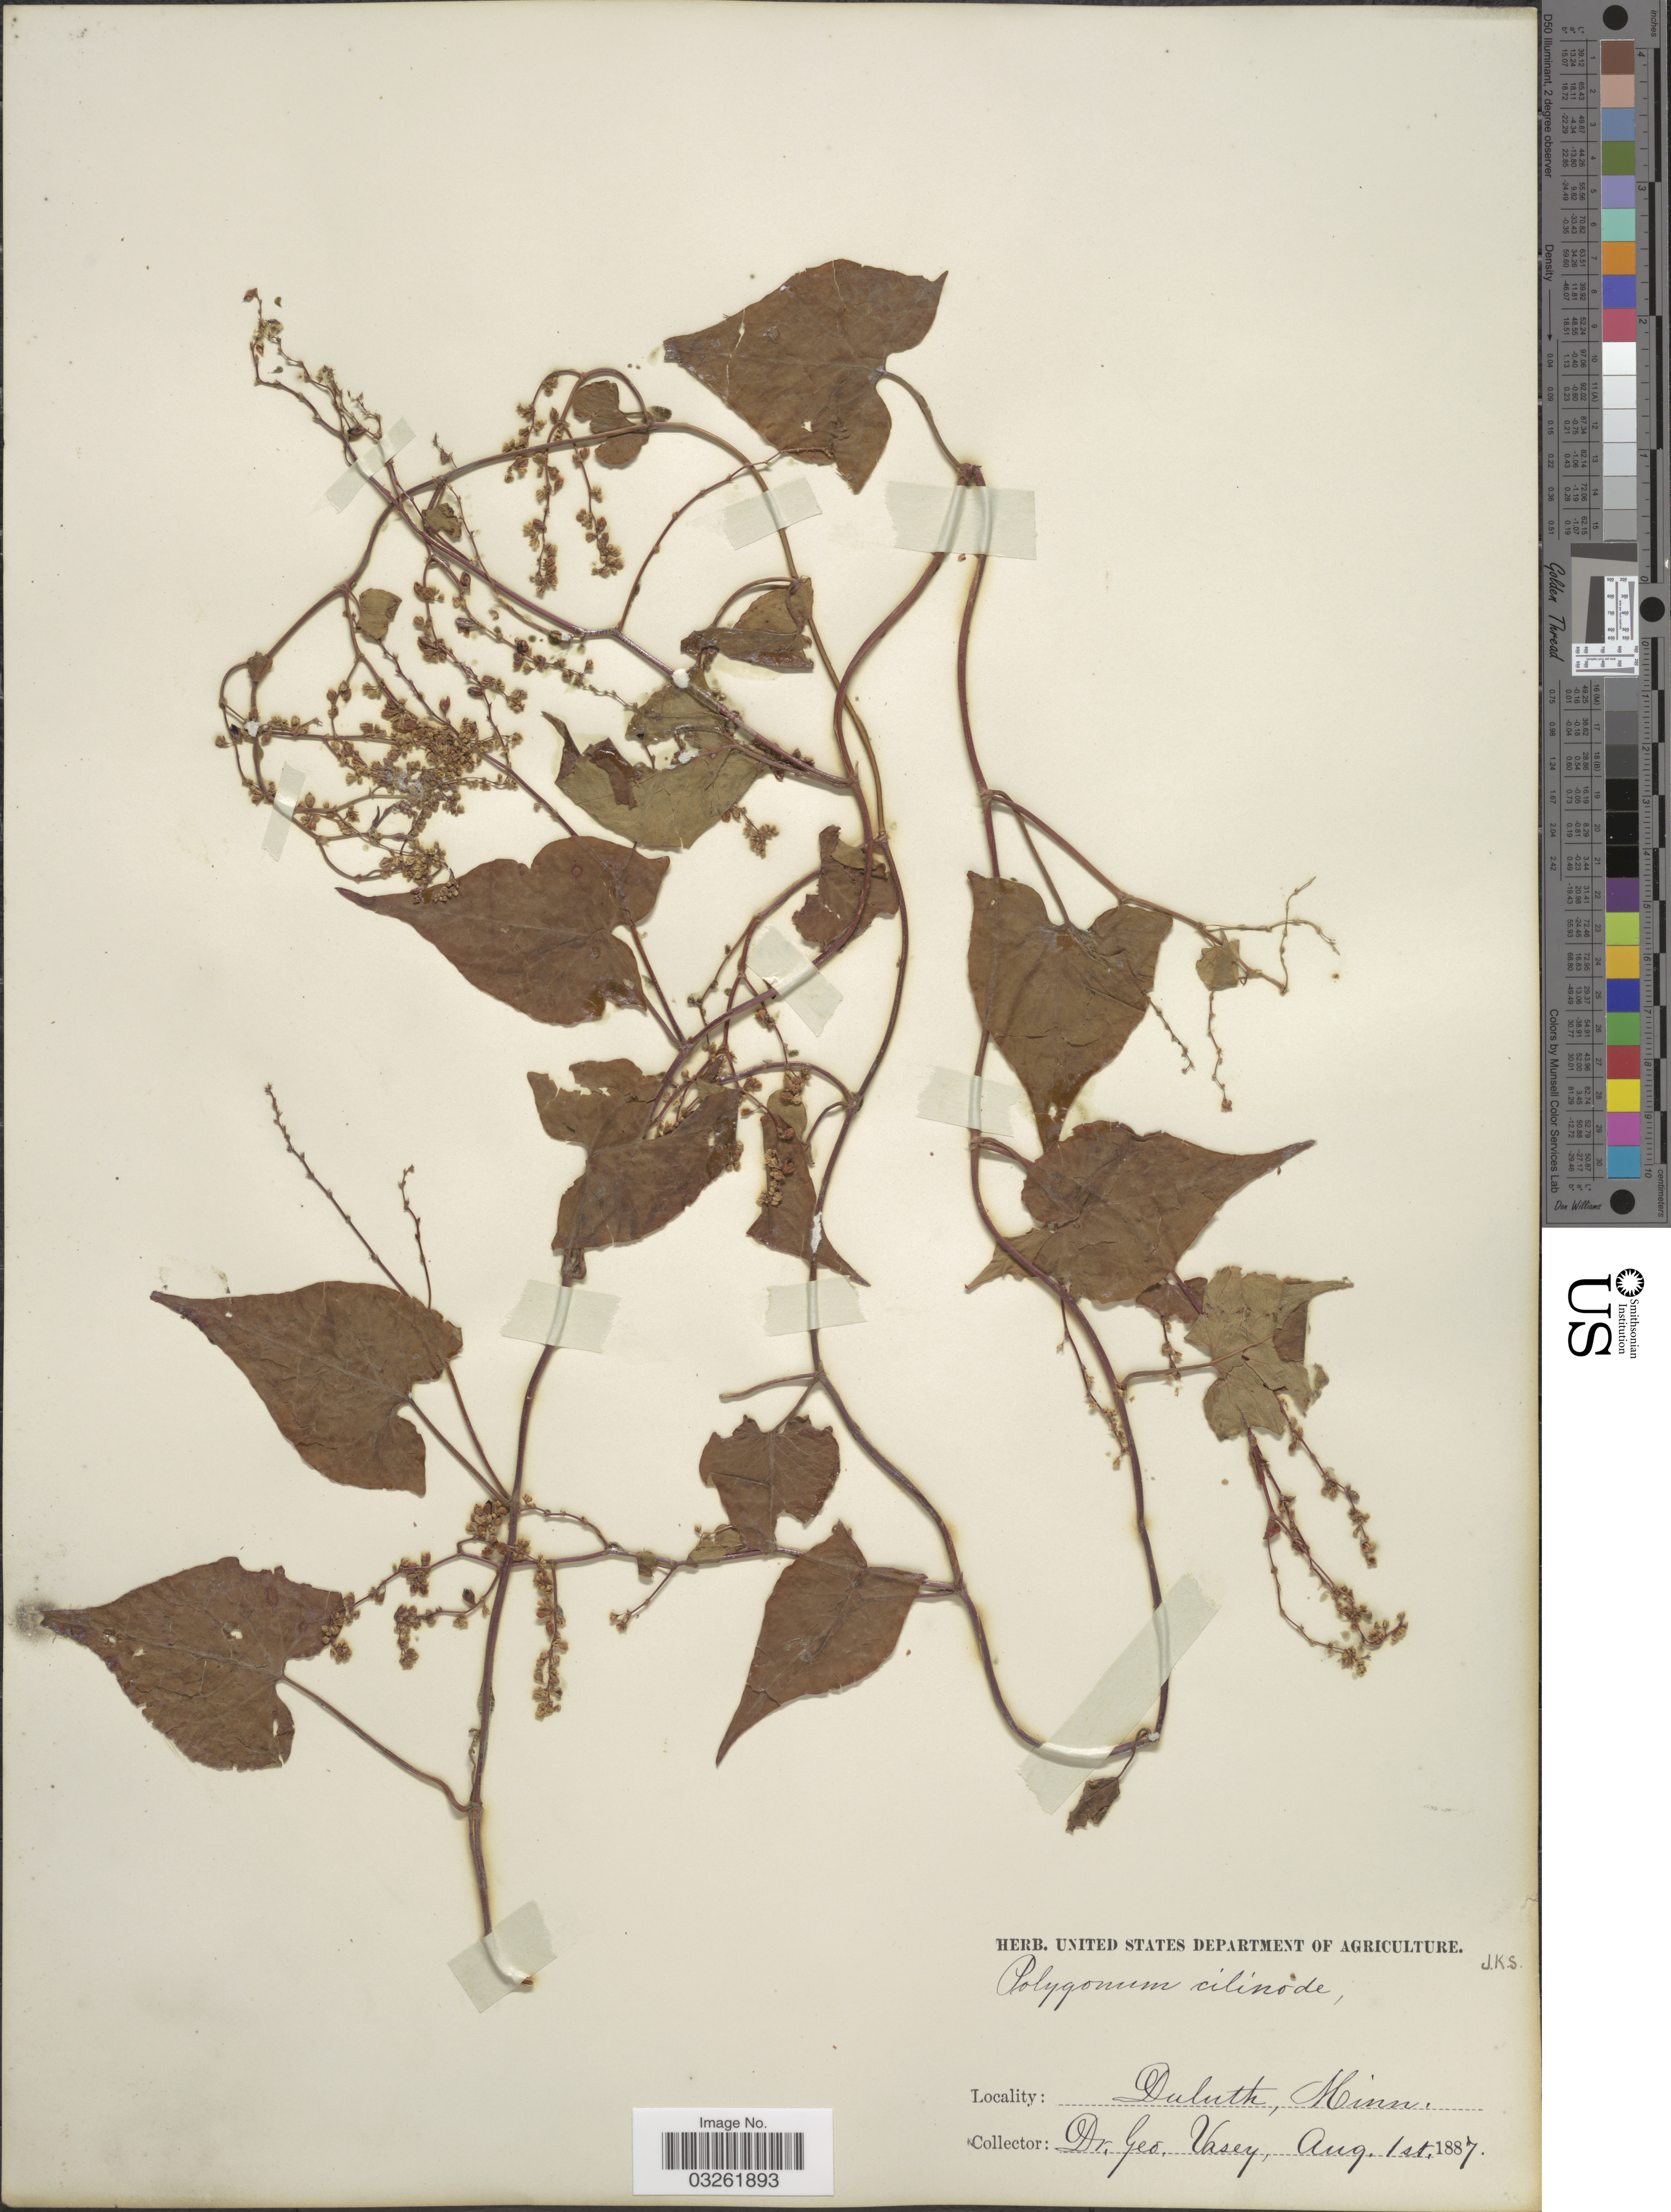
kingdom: Plantae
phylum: Tracheophyta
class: Magnoliopsida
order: Caryophyllales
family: Polygonaceae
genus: Fallopia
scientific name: Fallopia cilinodis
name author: (Michx.) Holub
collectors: G. Vasey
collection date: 1887-08-01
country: United States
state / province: Minnesota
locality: Duluth.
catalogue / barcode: US 103062